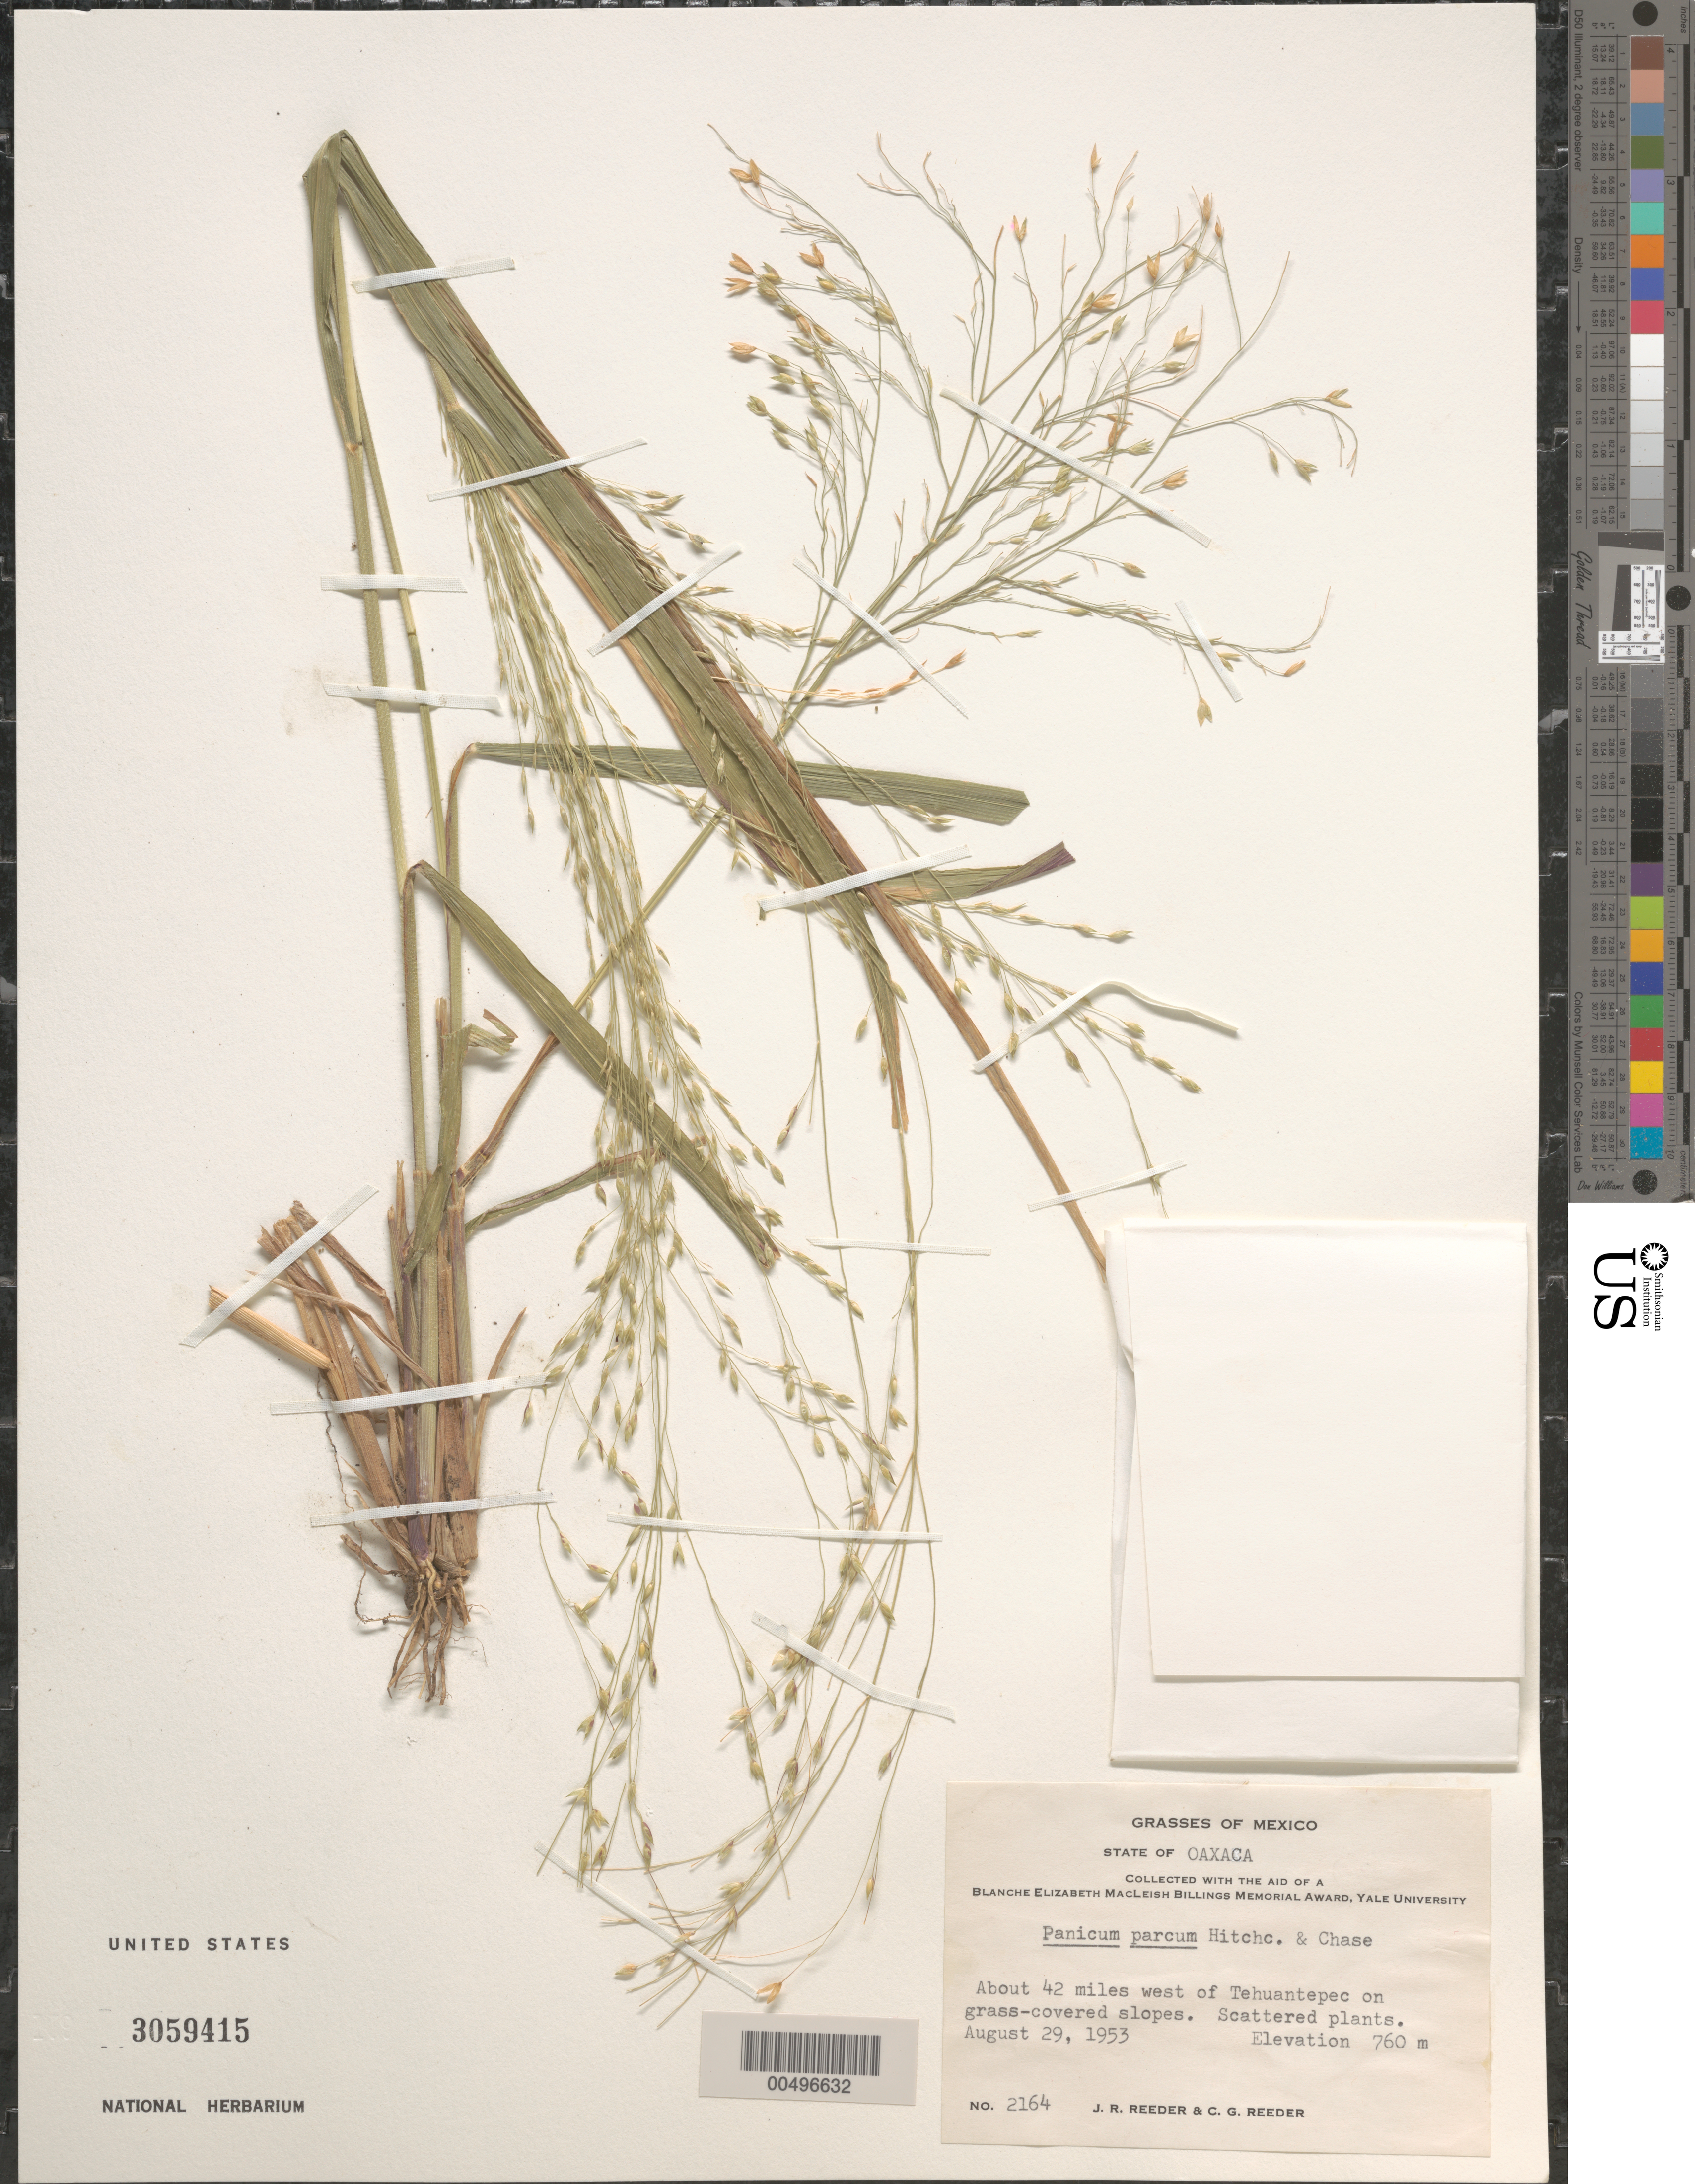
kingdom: Plantae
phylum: Tracheophyta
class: Liliopsida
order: Poales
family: Poaceae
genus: Panicum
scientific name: Panicum parcum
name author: Hitchc. & Chase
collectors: J. R. Reeder & C. G. Reeder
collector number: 2164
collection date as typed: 29 Aug 1953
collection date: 1953-08-29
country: Mexico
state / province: Oaxaca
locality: About 42 mi W of Tehuantepec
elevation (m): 760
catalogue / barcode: US 3059415